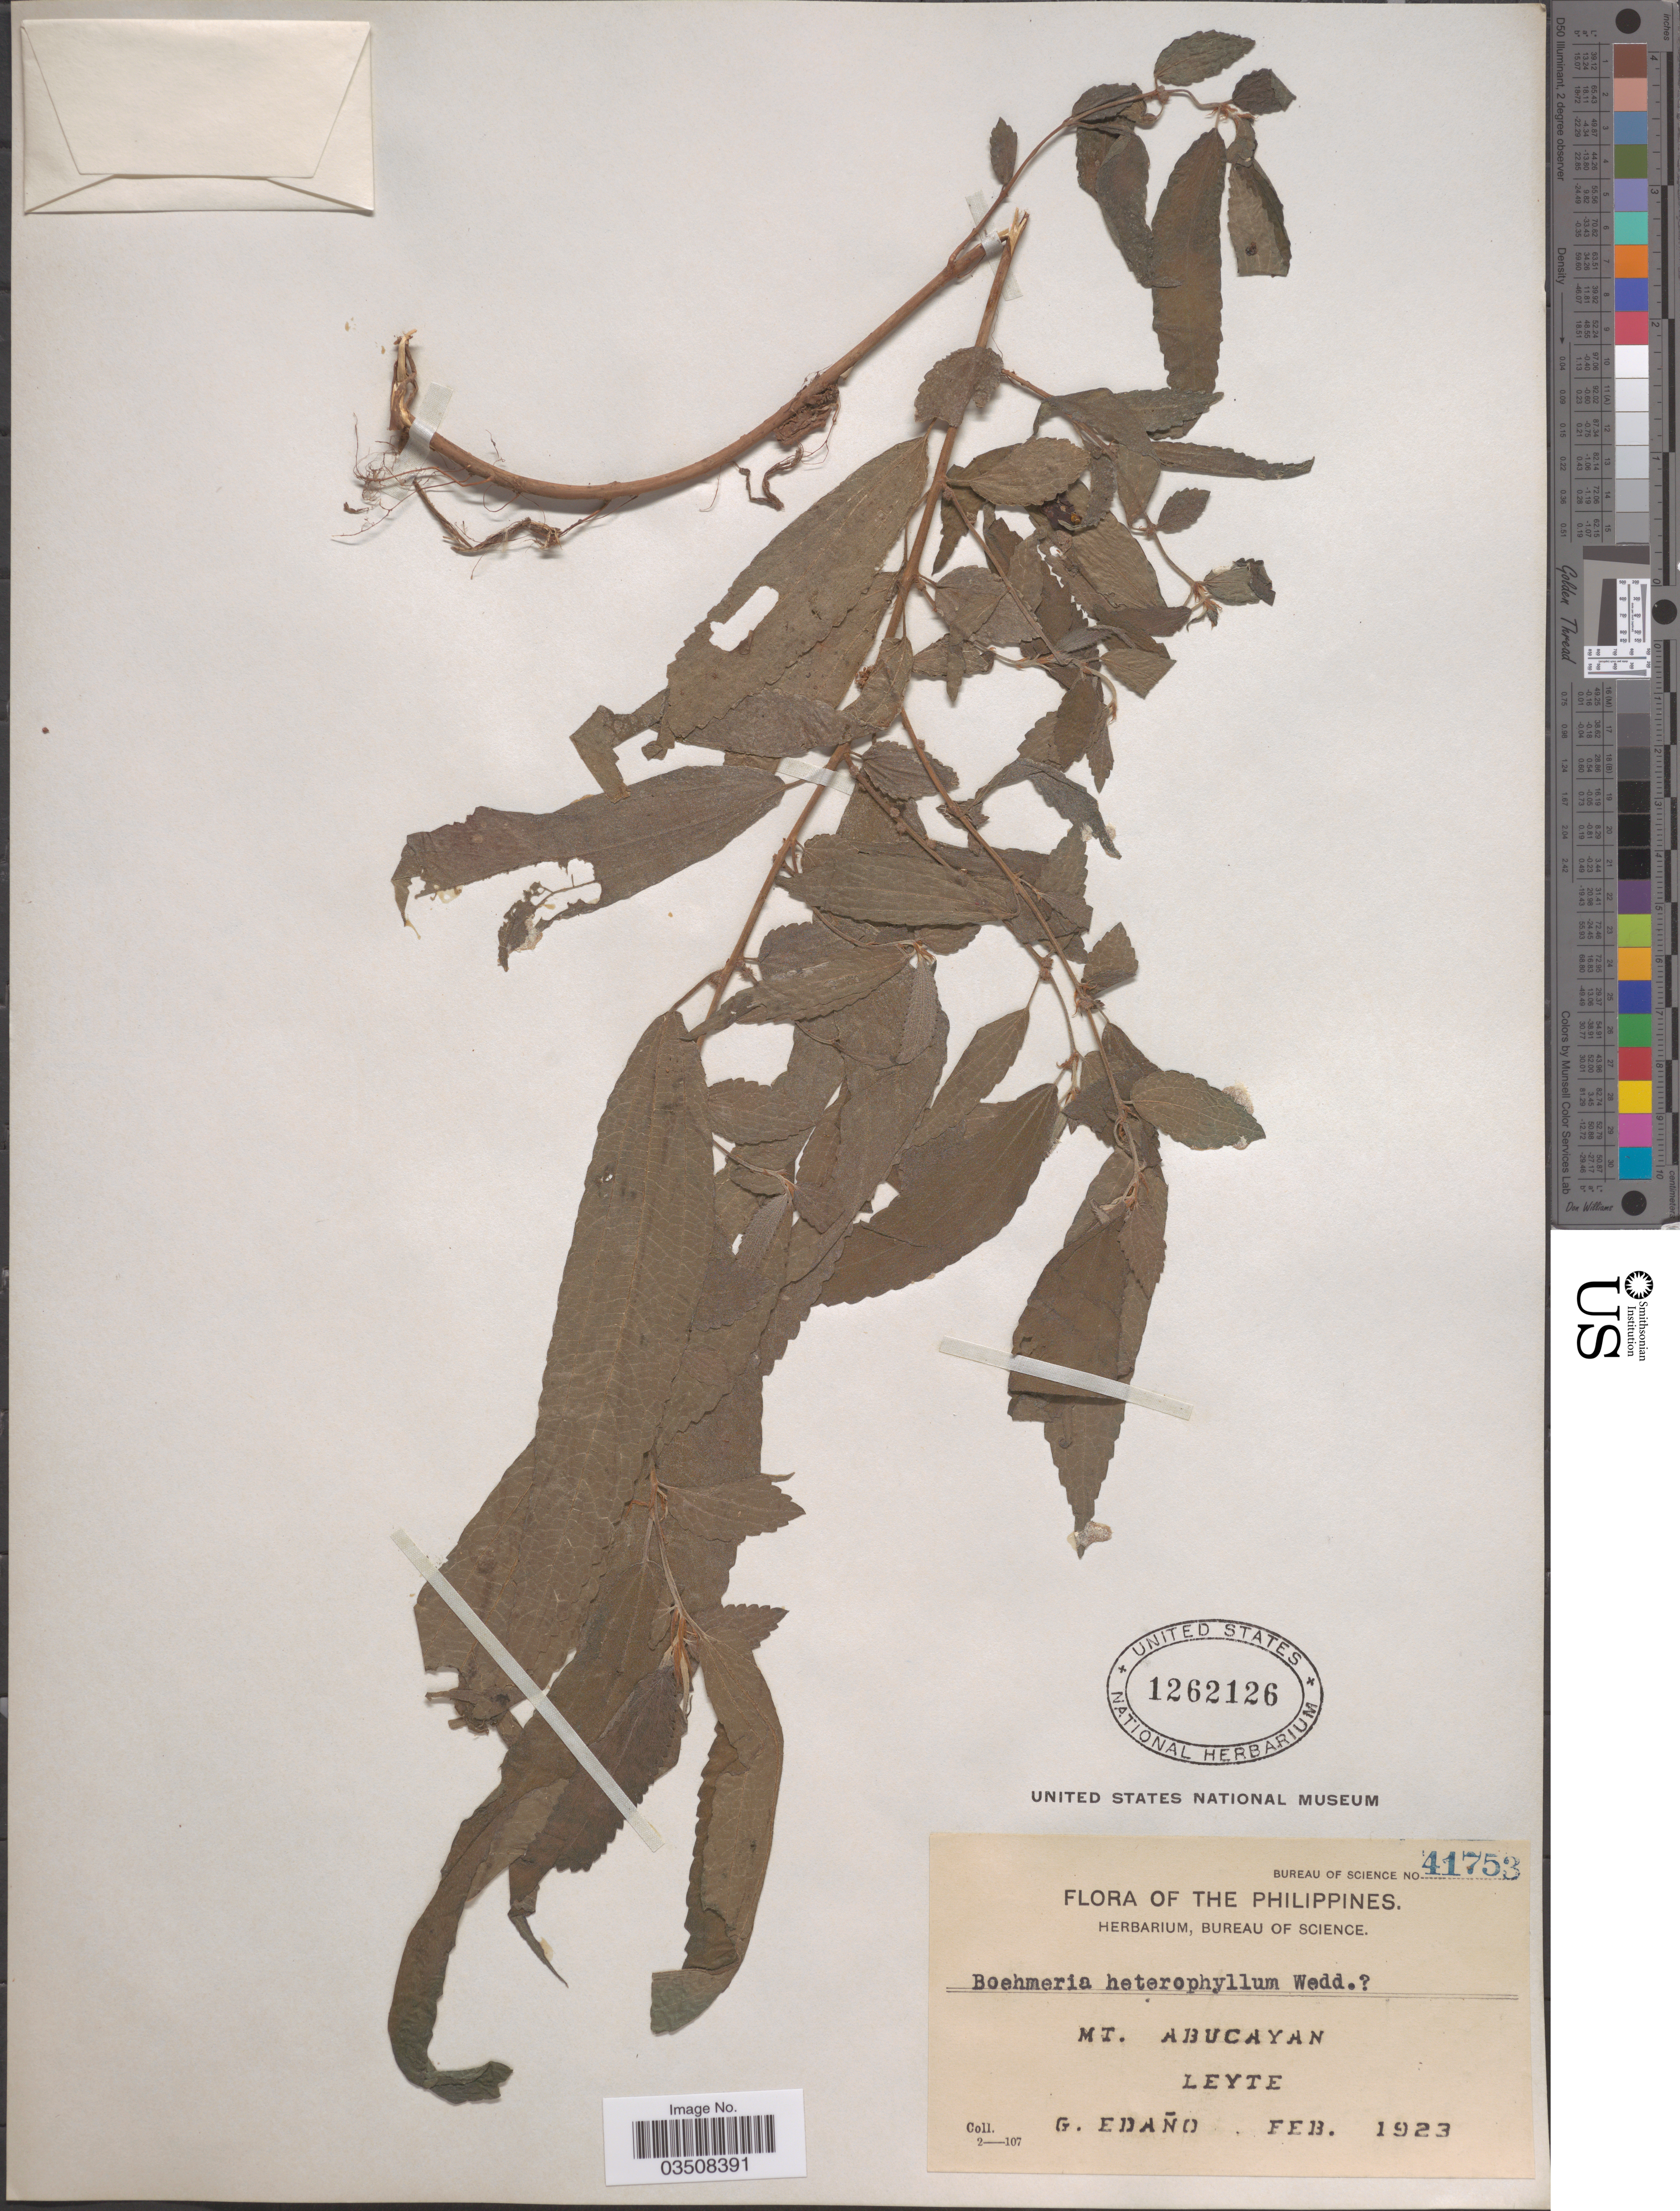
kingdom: Plantae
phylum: Tracheophyta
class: Magnoliopsida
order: Rosales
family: Urticaceae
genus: Boehmeria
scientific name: Boehmeria heterophylla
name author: Blume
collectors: G. E. Edaño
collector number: Bureau of Science 41753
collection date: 1923-02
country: Philippines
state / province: Eastern Visayas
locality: Mt. Abucayan, Leyte.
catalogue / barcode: US 1262126